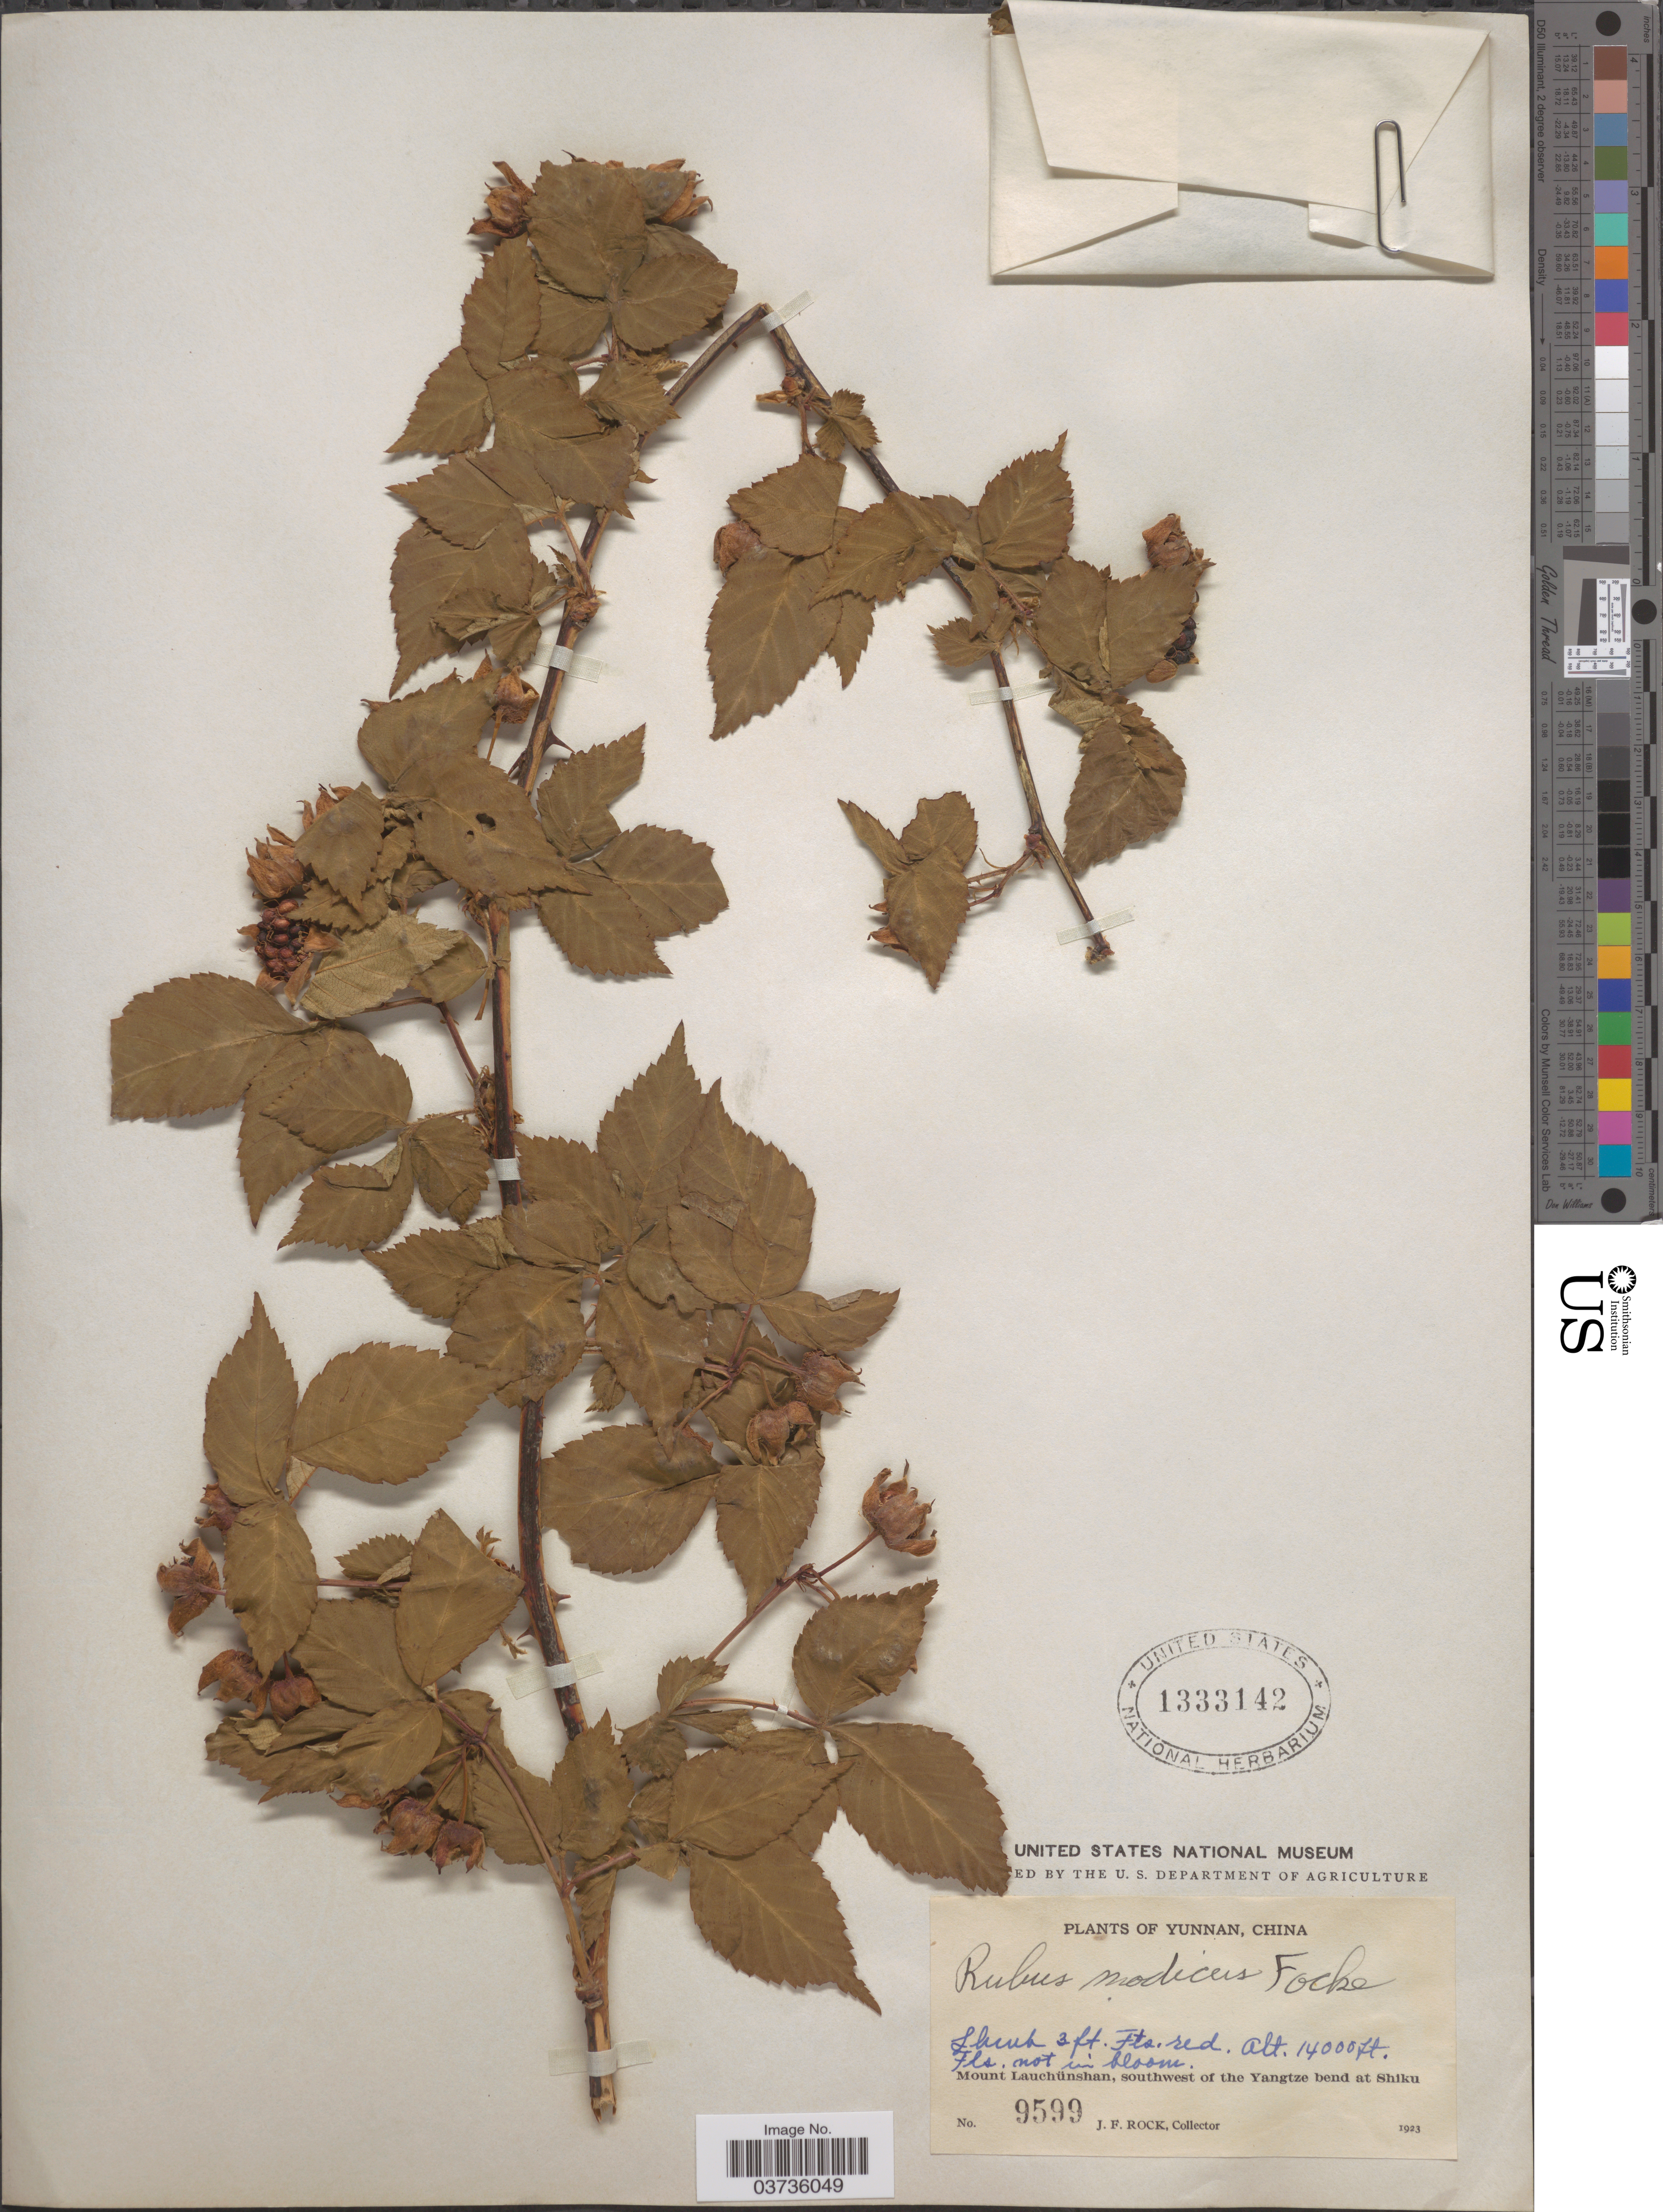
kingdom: Plantae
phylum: Tracheophyta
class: Magnoliopsida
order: Rosales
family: Rosaceae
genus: Rubus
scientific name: Rubus modicus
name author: Focke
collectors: J. Rock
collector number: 9599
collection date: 1923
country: China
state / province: Yunnan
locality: Mount Lauchünshan, southwest of the Yangtze bend at Shiku.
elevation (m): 4267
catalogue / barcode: US 1333142